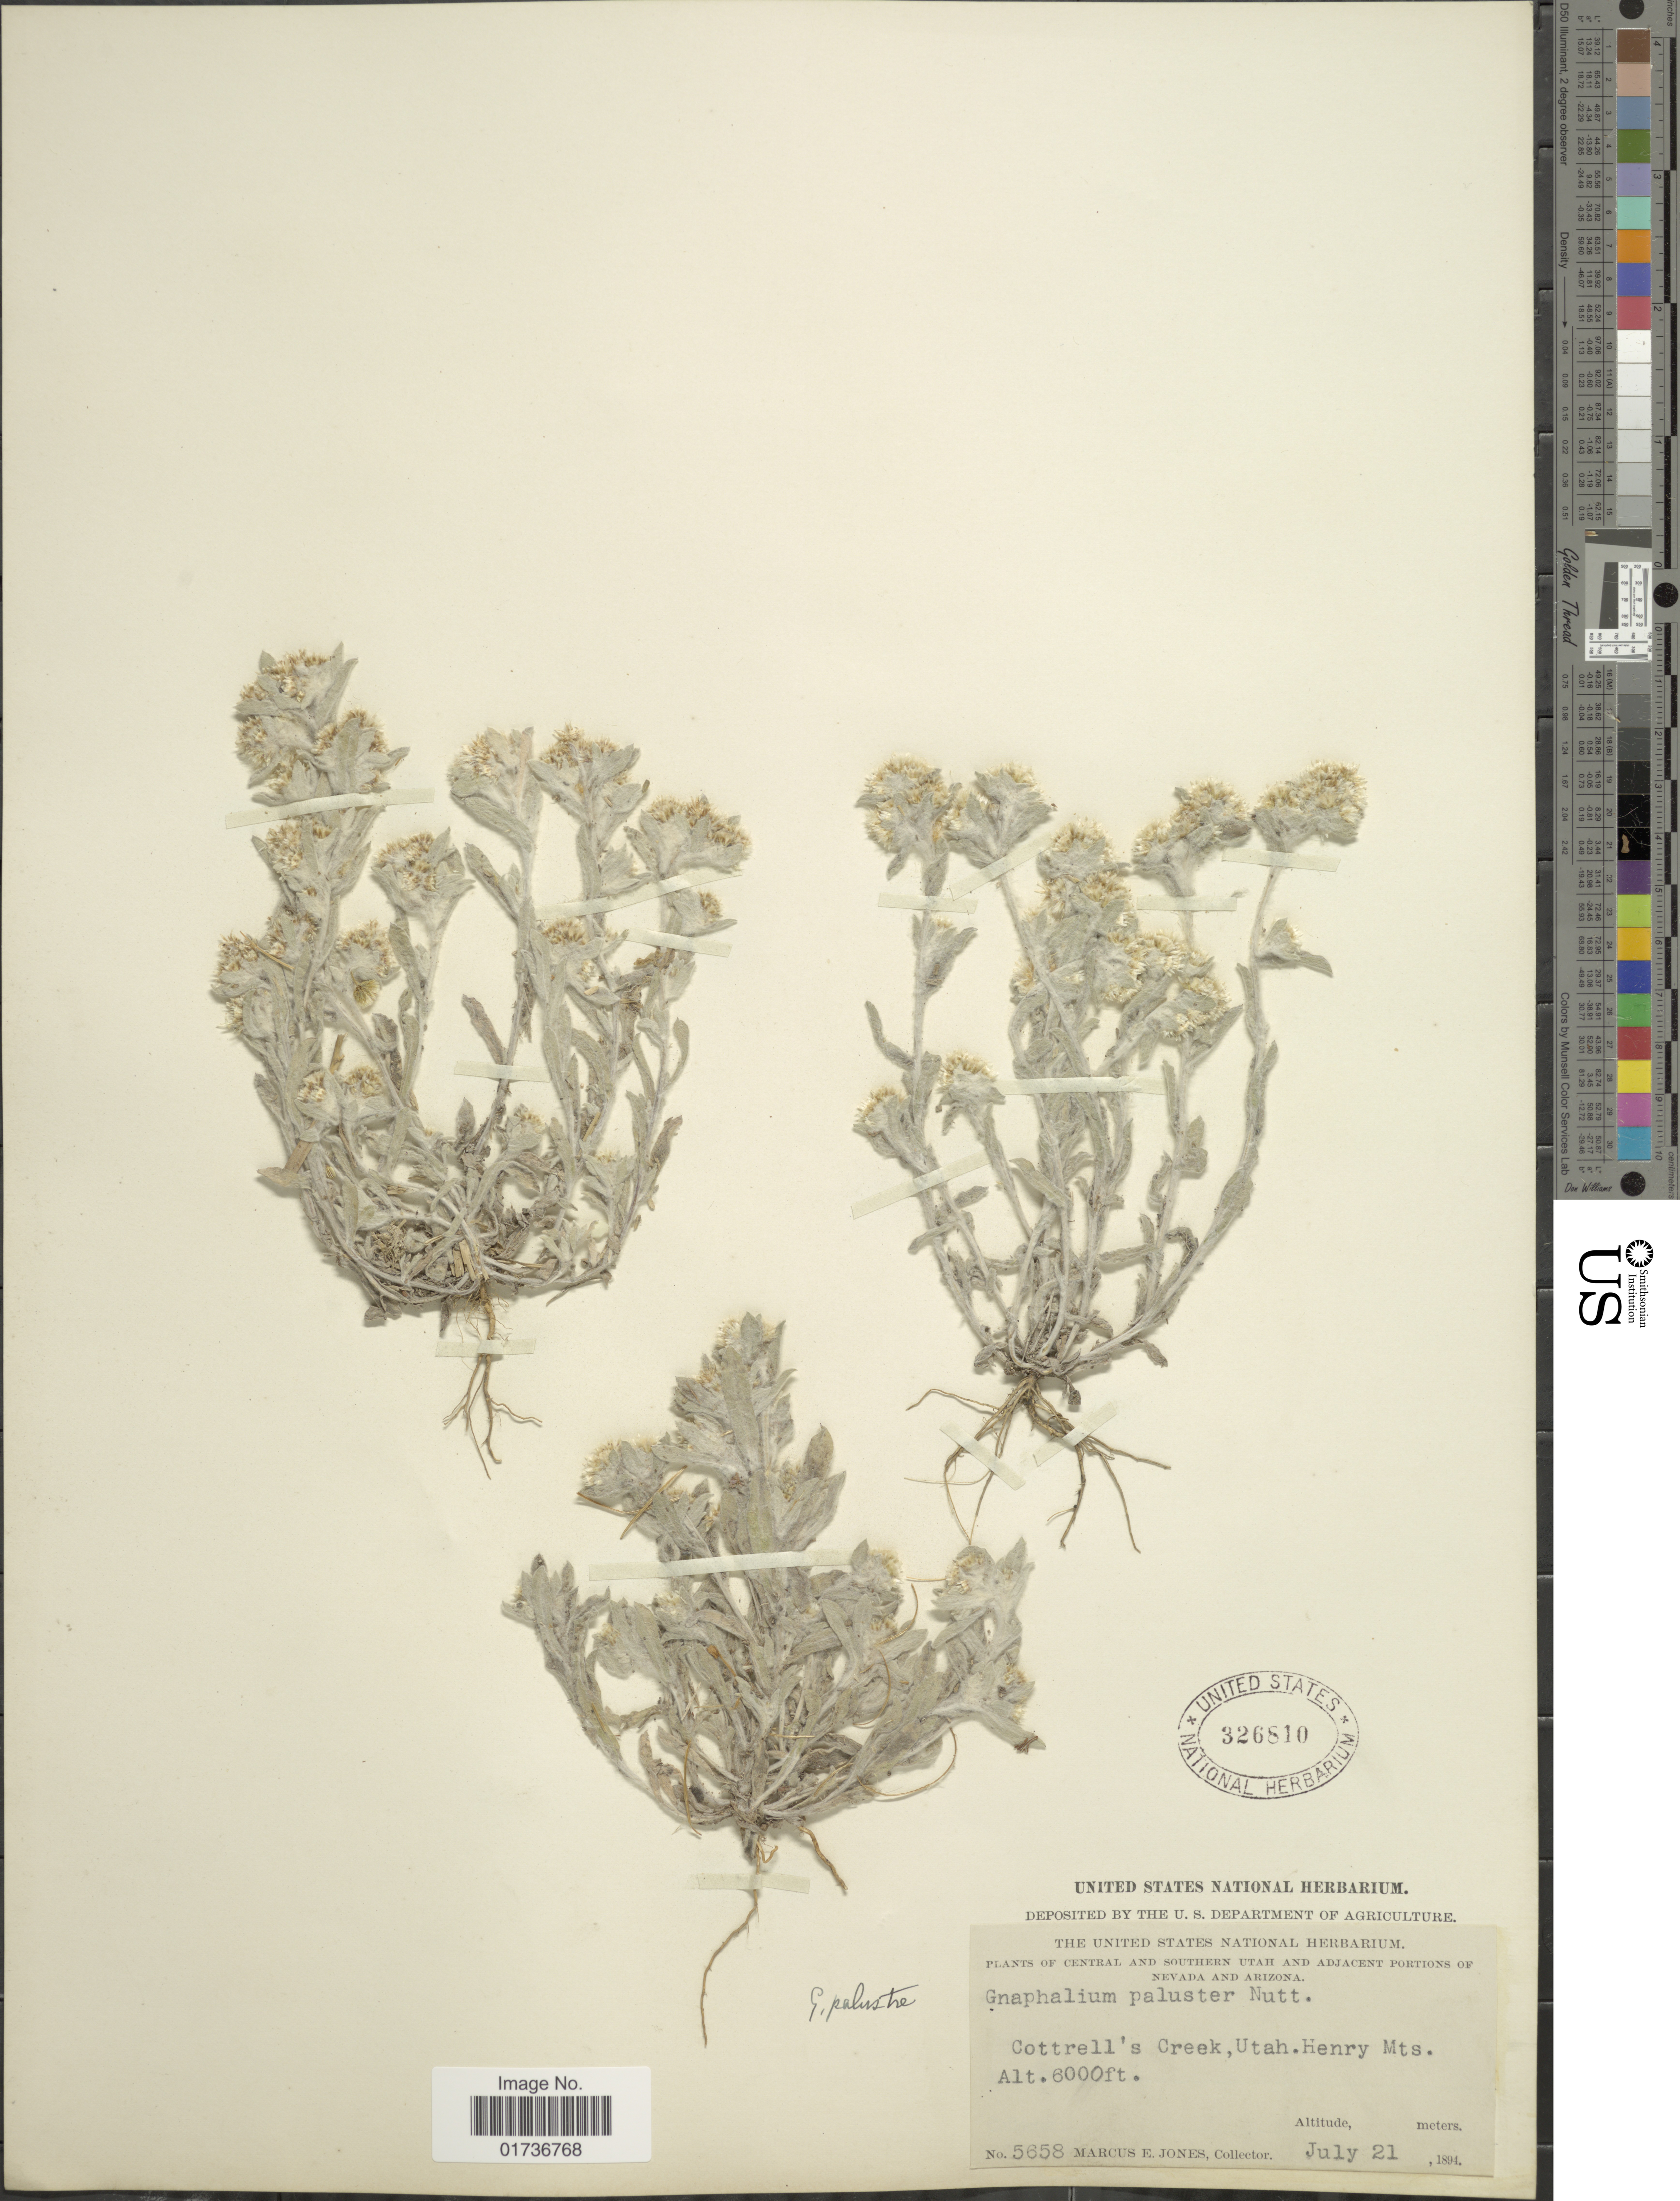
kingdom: Plantae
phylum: Tracheophyta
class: Magnoliopsida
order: Asterales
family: Asteraceae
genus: Gnaphalium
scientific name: Gnaphalium palustre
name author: Nutt.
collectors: M. E. Jones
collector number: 5658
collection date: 1894-07-21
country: United States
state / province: Utah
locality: Central and Southern Utah and Adjacents portion of Nevada and Arizona, Cottrell's Creek, Henry Mts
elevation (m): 1829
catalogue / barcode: US 326810